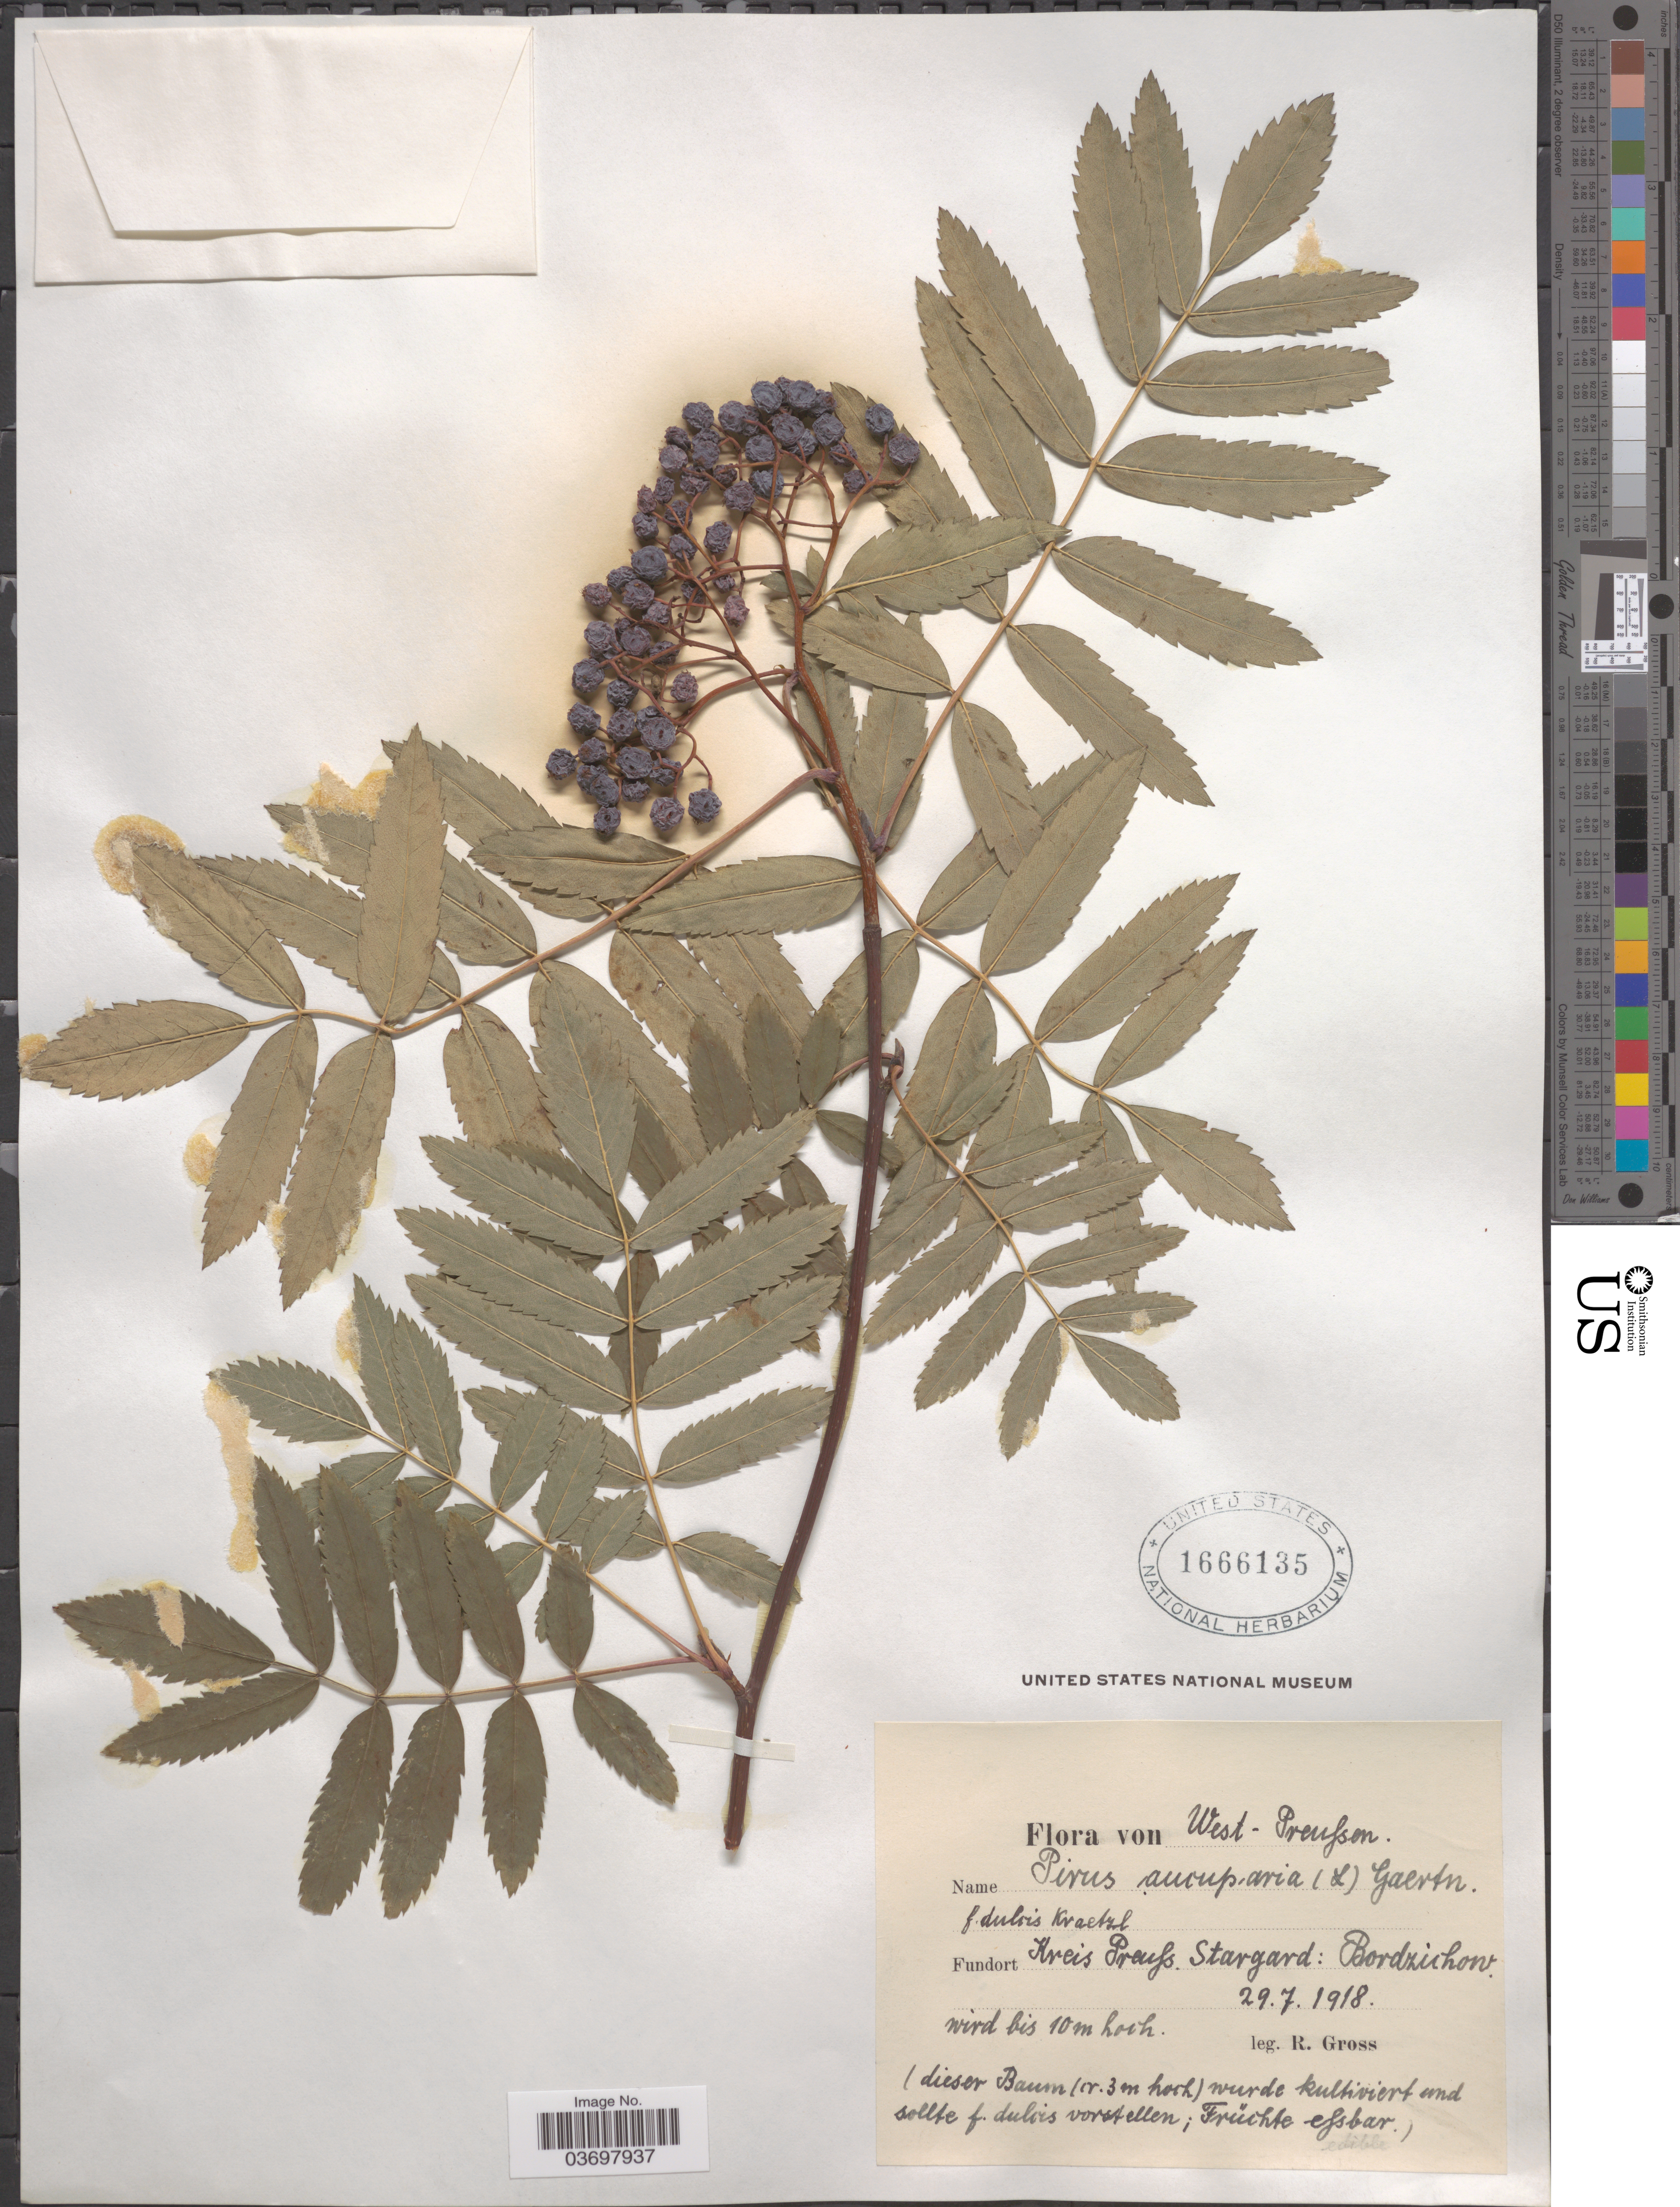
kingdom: Plantae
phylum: Tracheophyta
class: Magnoliopsida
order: Rosales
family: Rosaceae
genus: Sorbus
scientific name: Sorbus aucuparia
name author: L.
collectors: R. Gross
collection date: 1918-07-29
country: Poland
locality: West-Preufson. Kreis Preufs. Stargard: Bordzichow.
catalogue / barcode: US 1666135